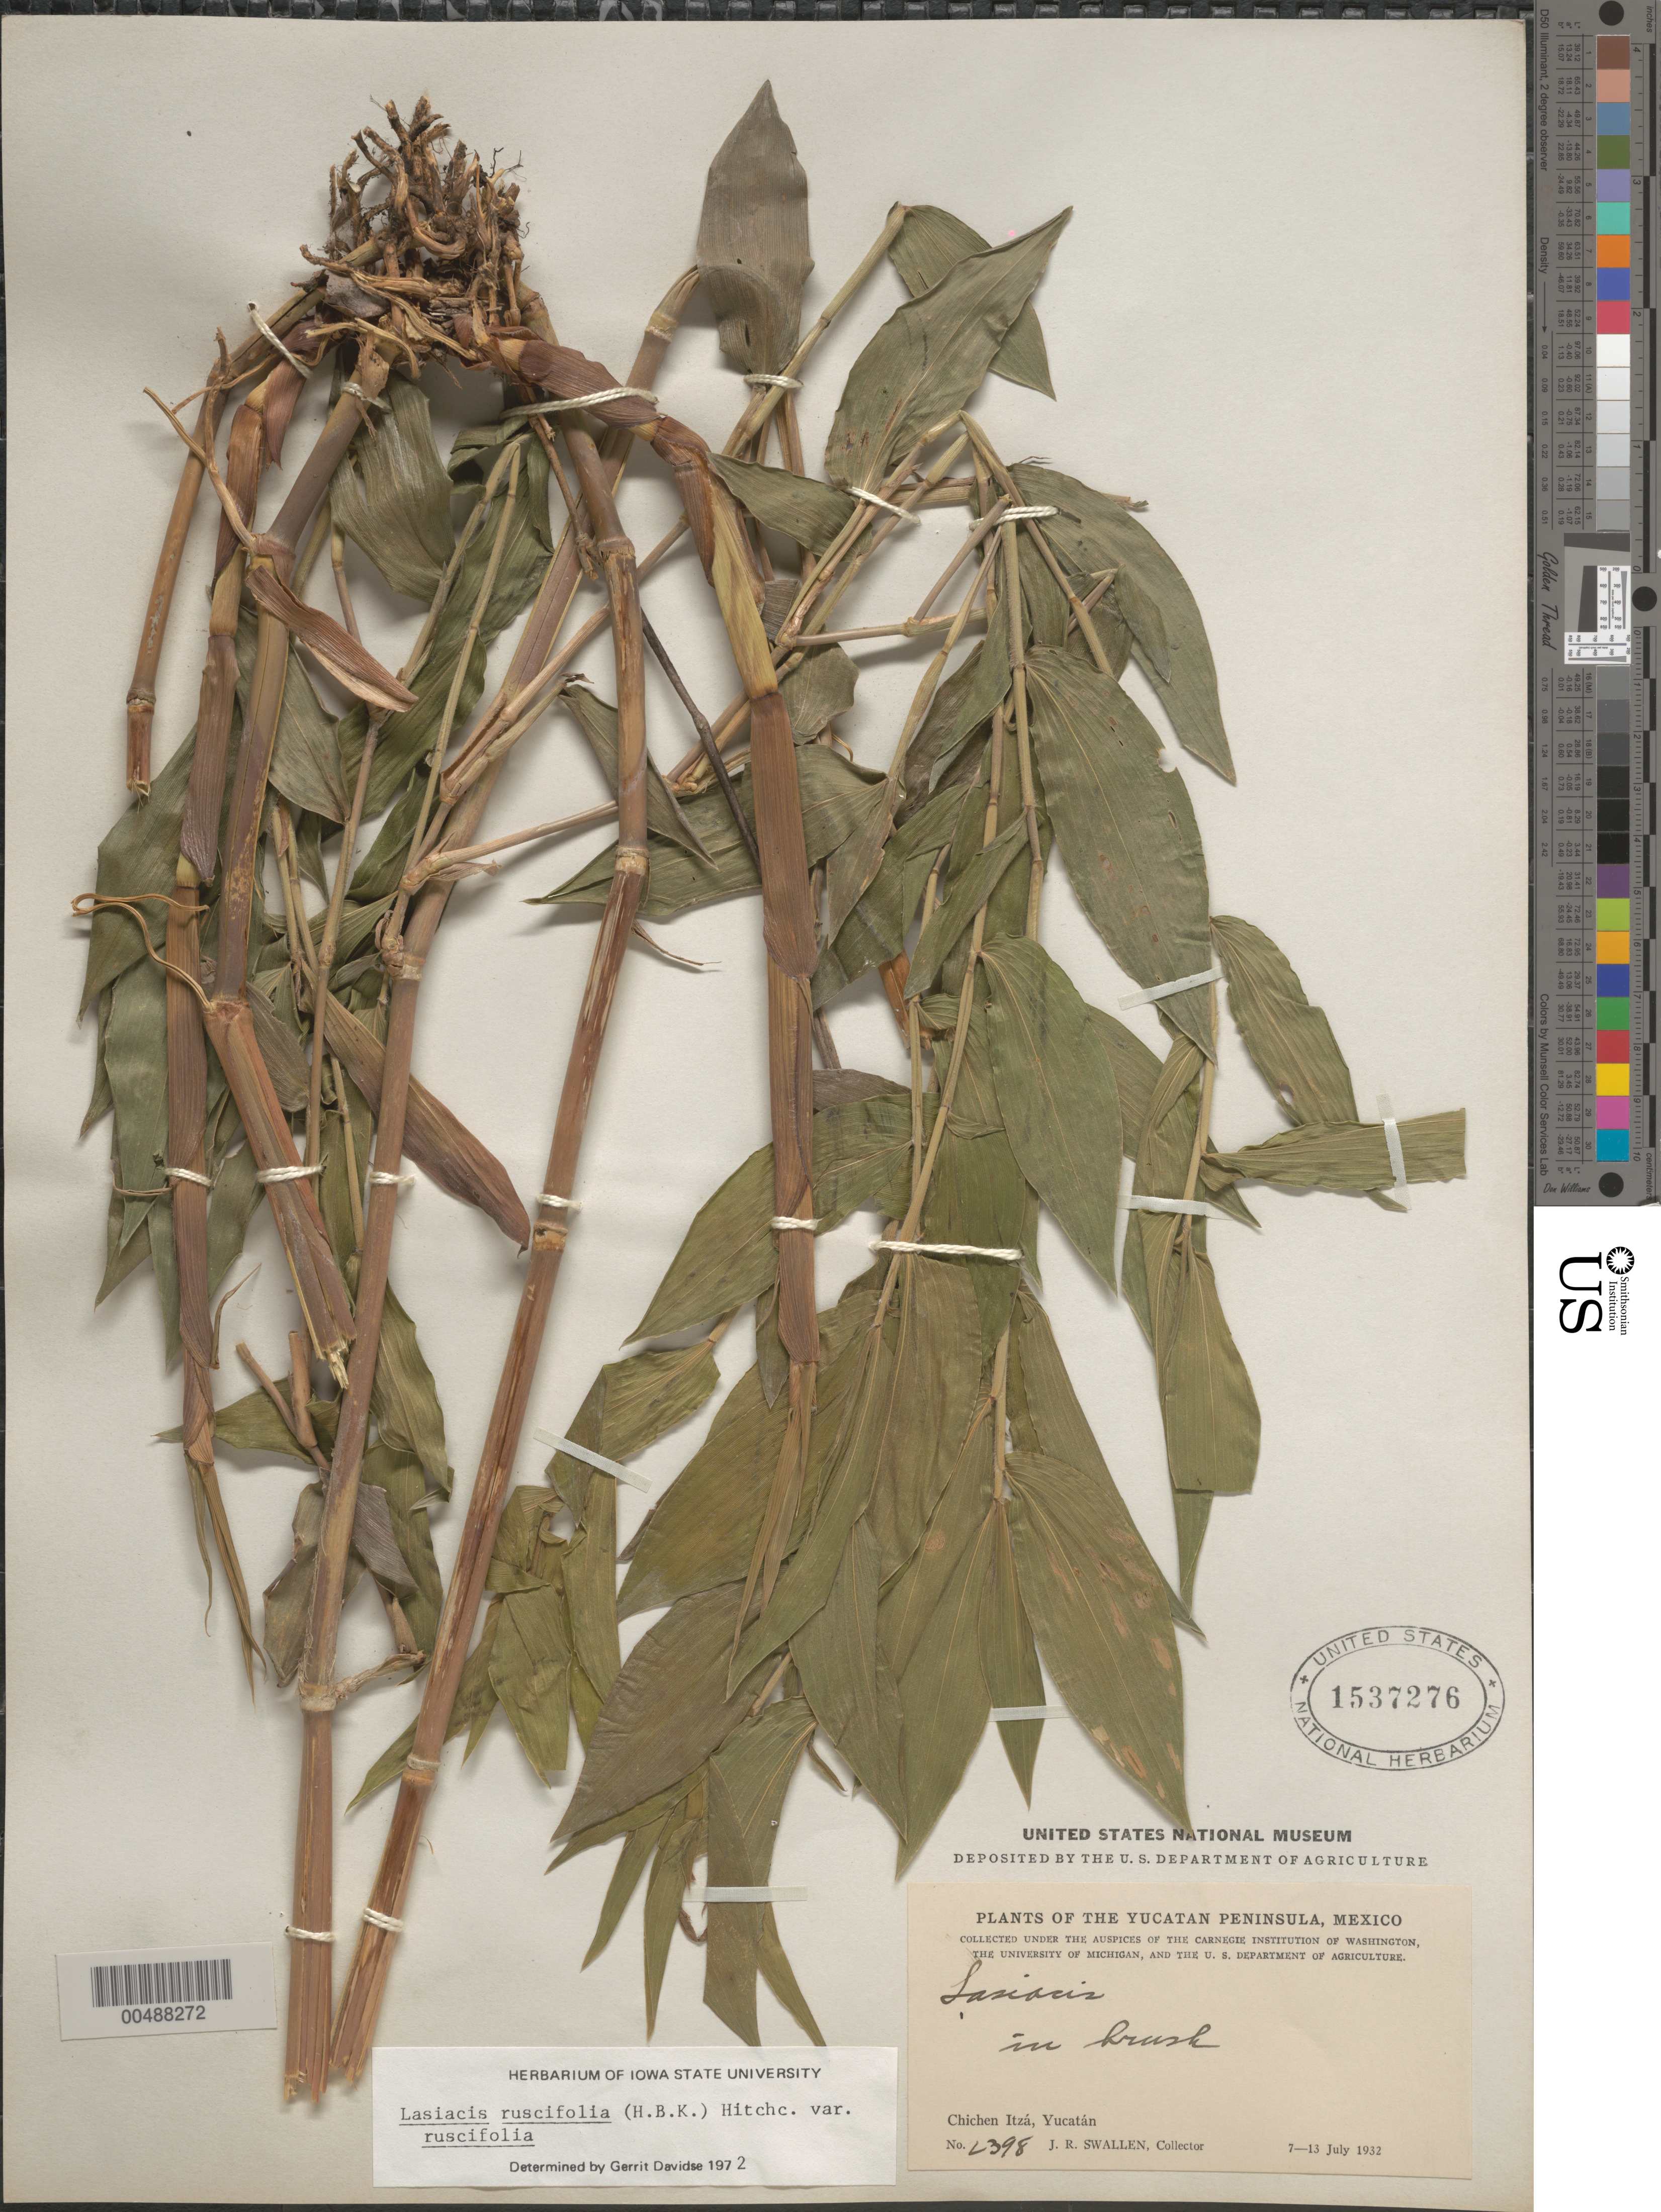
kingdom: Plantae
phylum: Tracheophyta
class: Liliopsida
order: Poales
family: Poaceae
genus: Lasiacis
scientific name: Lasiacis ruscifolia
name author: (Kunth) Hitchc.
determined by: Davidse, Gerrit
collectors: J. R. Swallen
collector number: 2398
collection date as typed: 7 Jul 1932 to 13 Jul 1932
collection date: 1932-07-07/1932-07-13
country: Mexico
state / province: Yucatan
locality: Yucatan Peninsula, Chichen Itz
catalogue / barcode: US 1537276